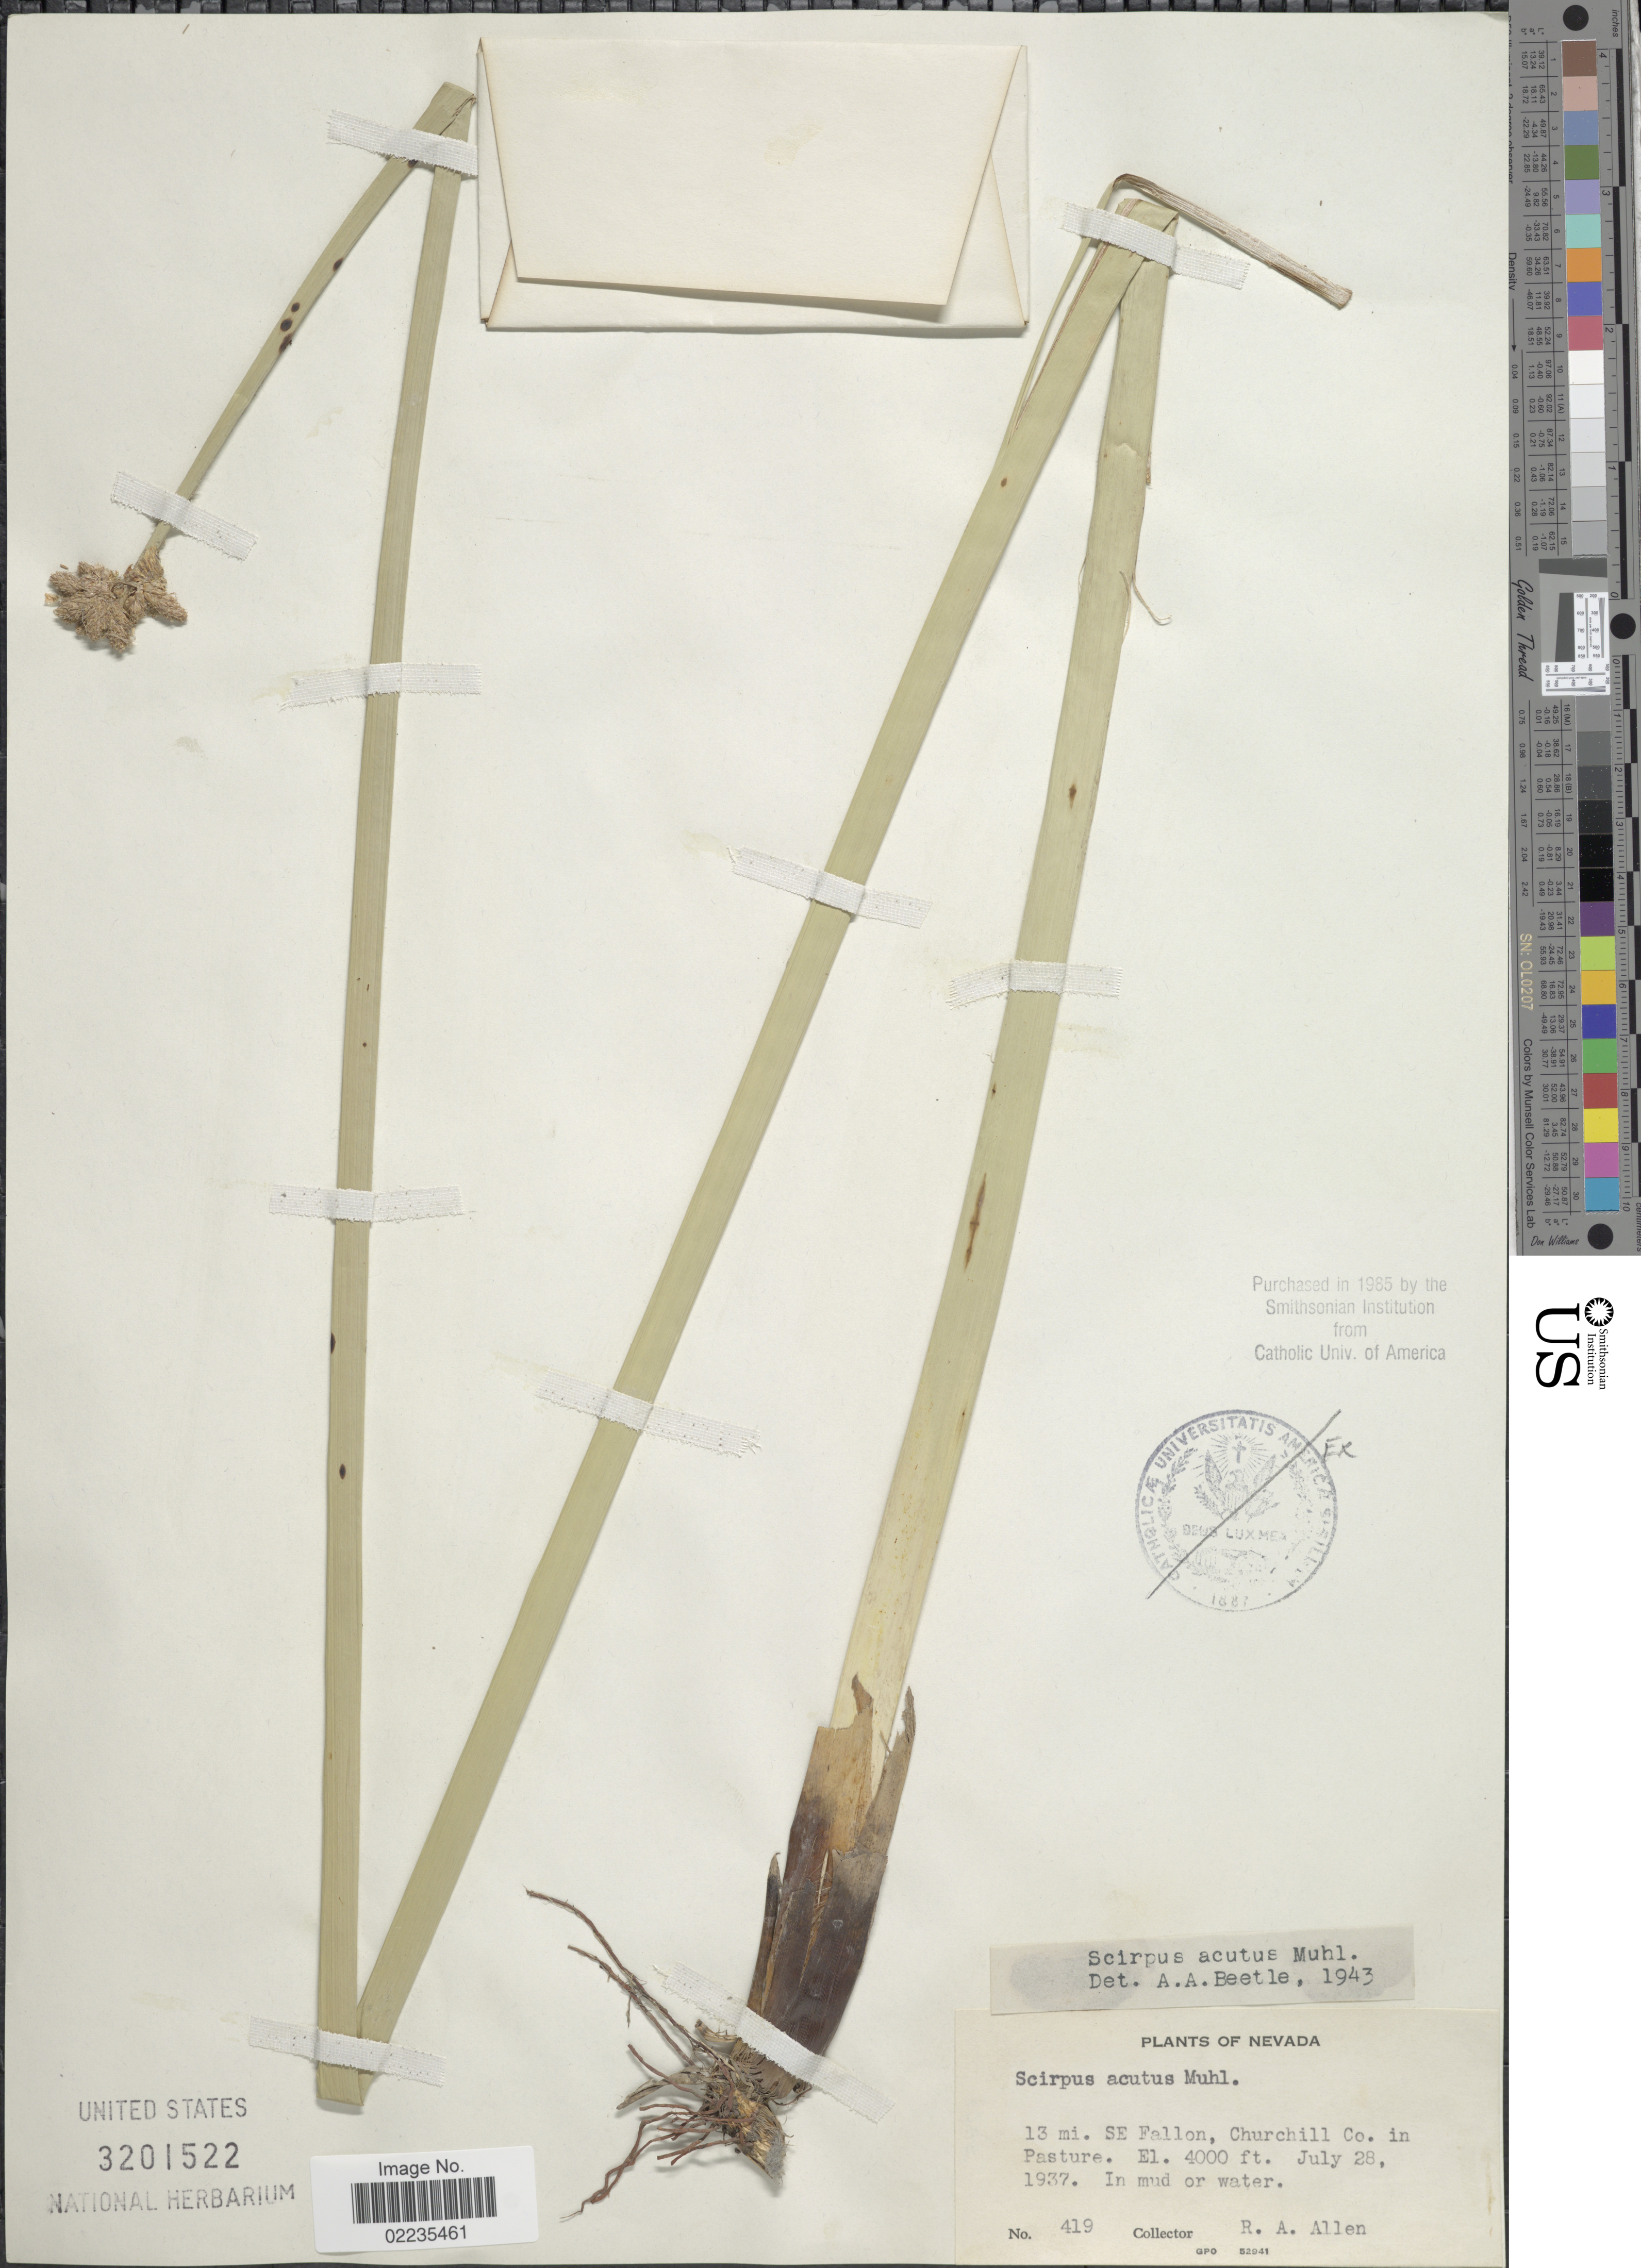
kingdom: Plantae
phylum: Tracheophyta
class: Liliopsida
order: Poales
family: Cyperaceae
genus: Schoenoplectus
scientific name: Schoenoplectus acutus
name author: (Muhl. ex Bigelow) Á. Löve & D. Löve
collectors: R. Allen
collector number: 419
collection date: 1937-07-28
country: United States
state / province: Nevada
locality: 13 mi. SE Fallon, Churchill Co.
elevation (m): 1219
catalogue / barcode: US 3201522